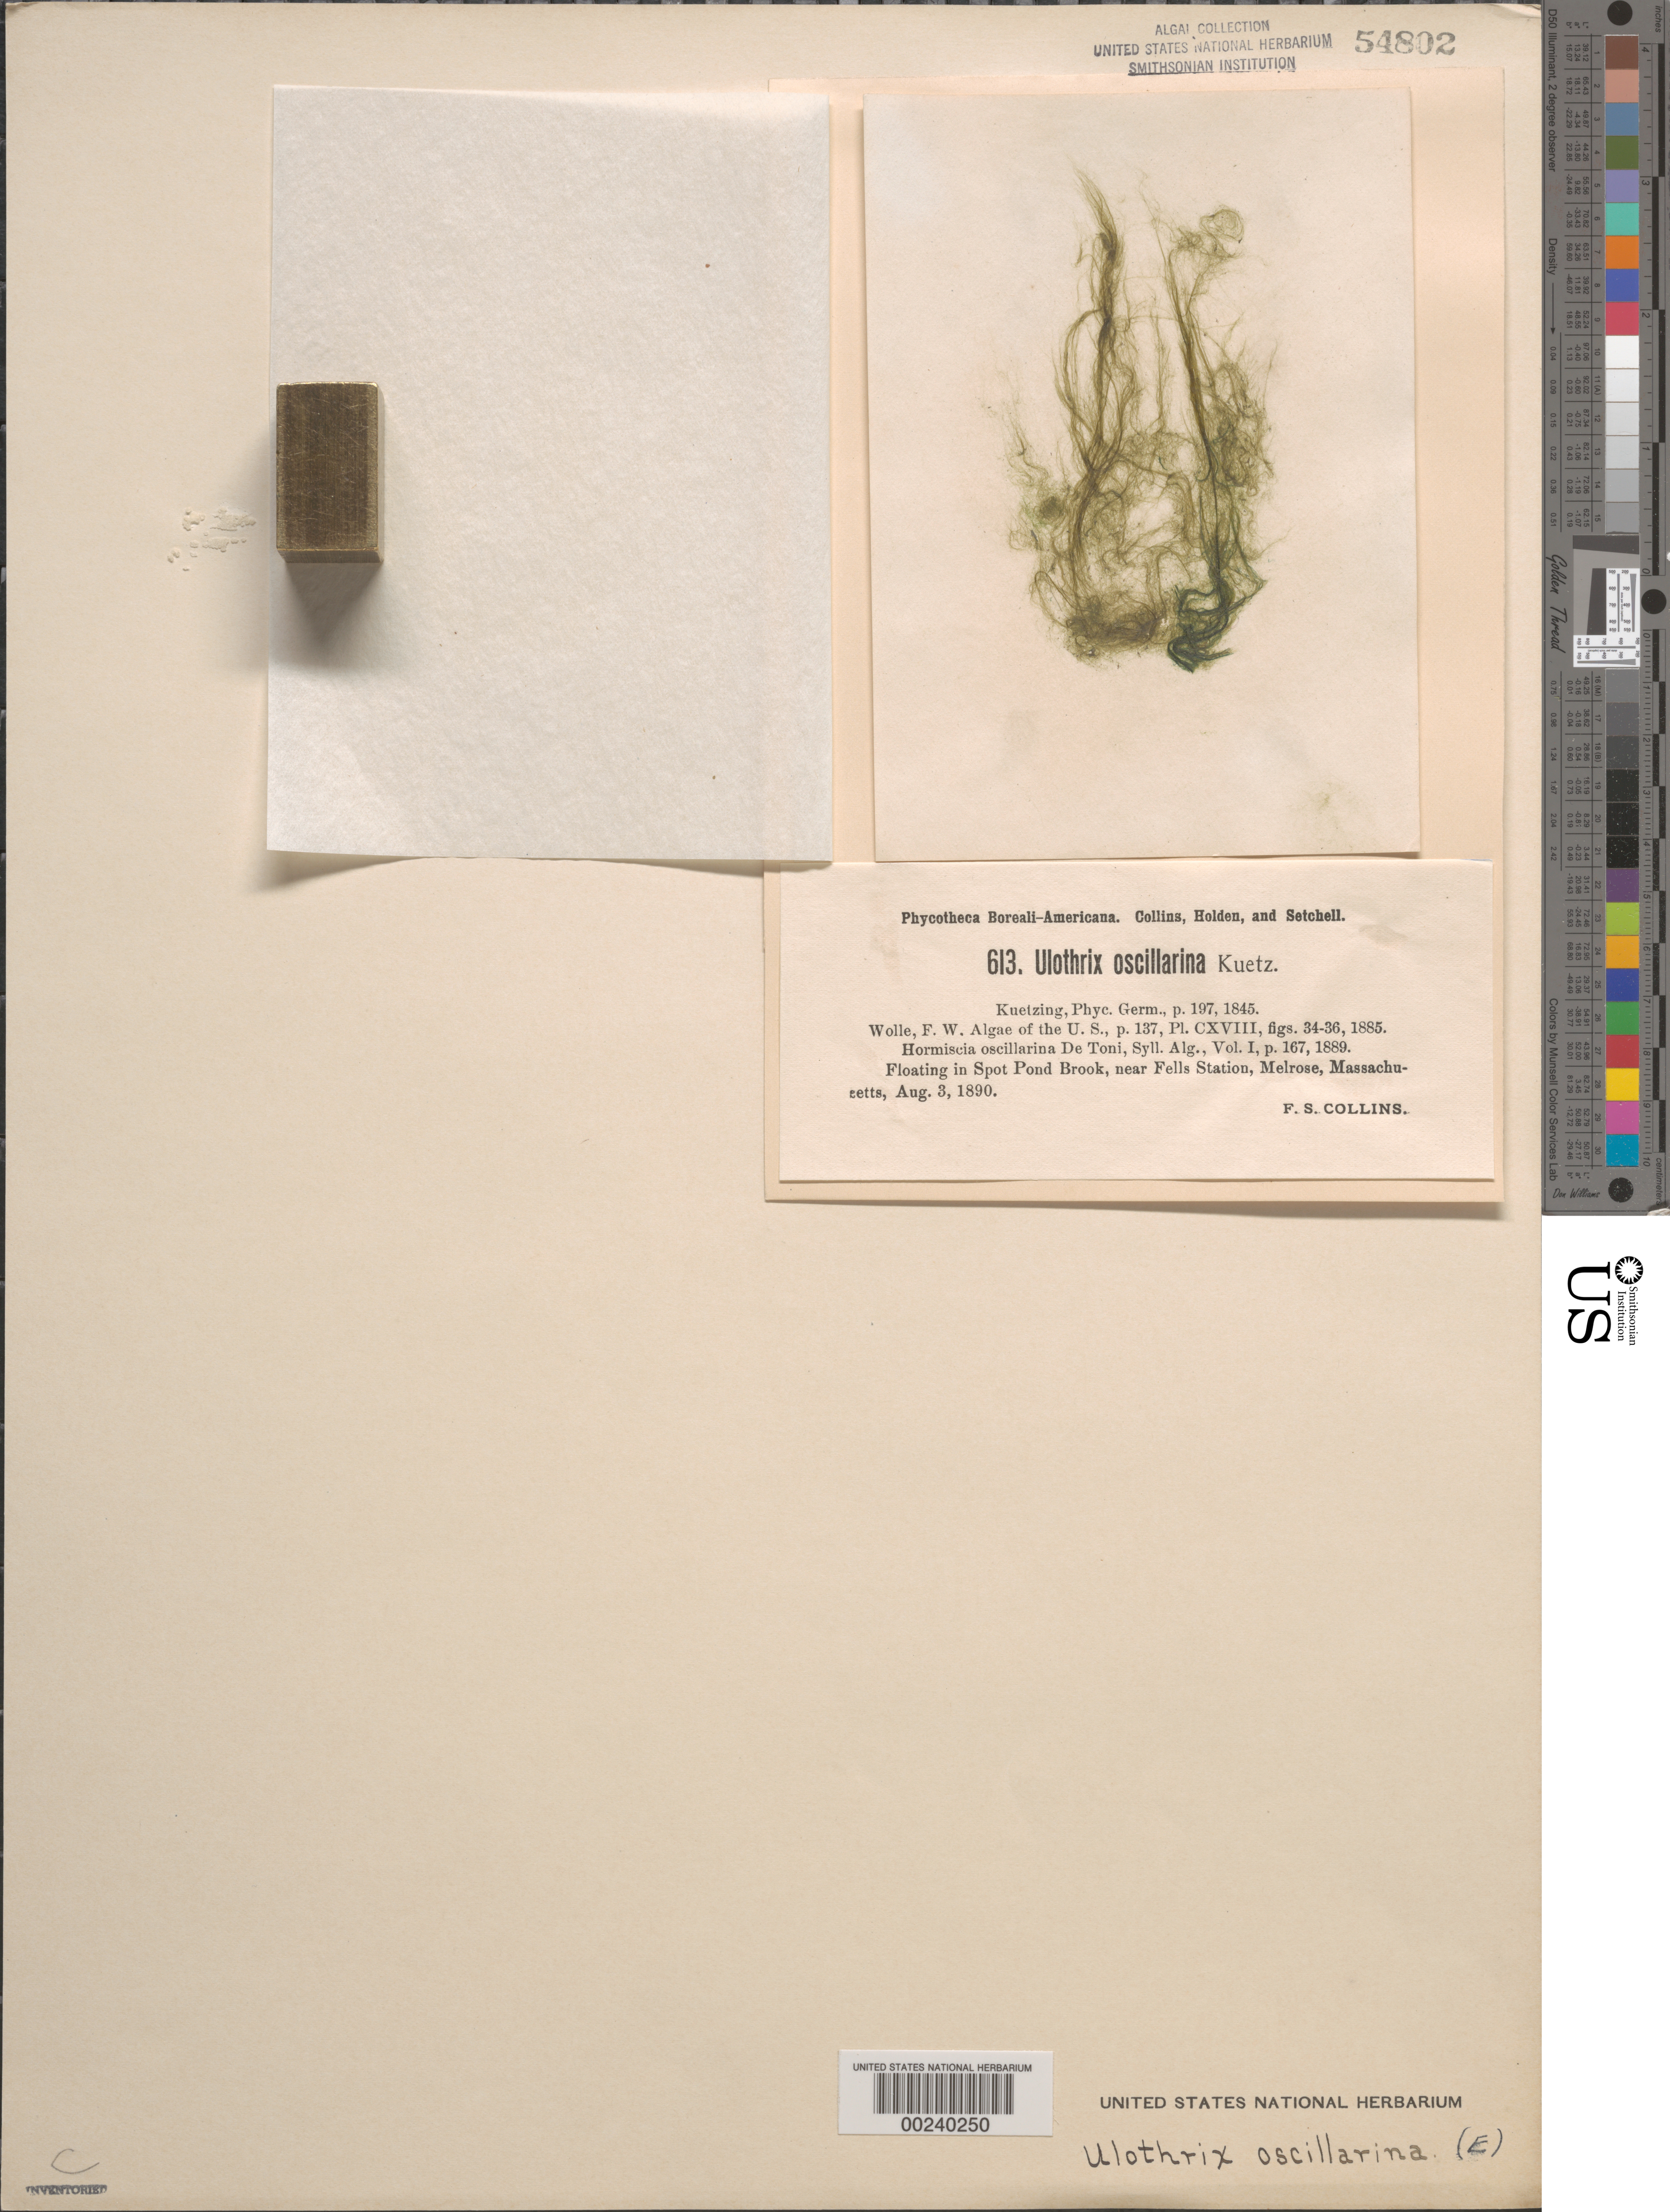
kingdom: Plantae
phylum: Chlorophyta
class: Ulvophyceae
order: Ulotrichales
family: Ulotrichaceae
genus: Ulothrix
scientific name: Ulothrix oscillarina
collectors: F. Collins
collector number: PB-A 613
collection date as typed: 03 Aug 1890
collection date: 1890-08-03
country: United States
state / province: Massachusetts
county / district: Middlesex County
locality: Melrose, Spot Pond Brook, near Fells Station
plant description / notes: Collins, Holden & Setchell, Phycotheca Boreali-Americana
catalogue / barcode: US 54802